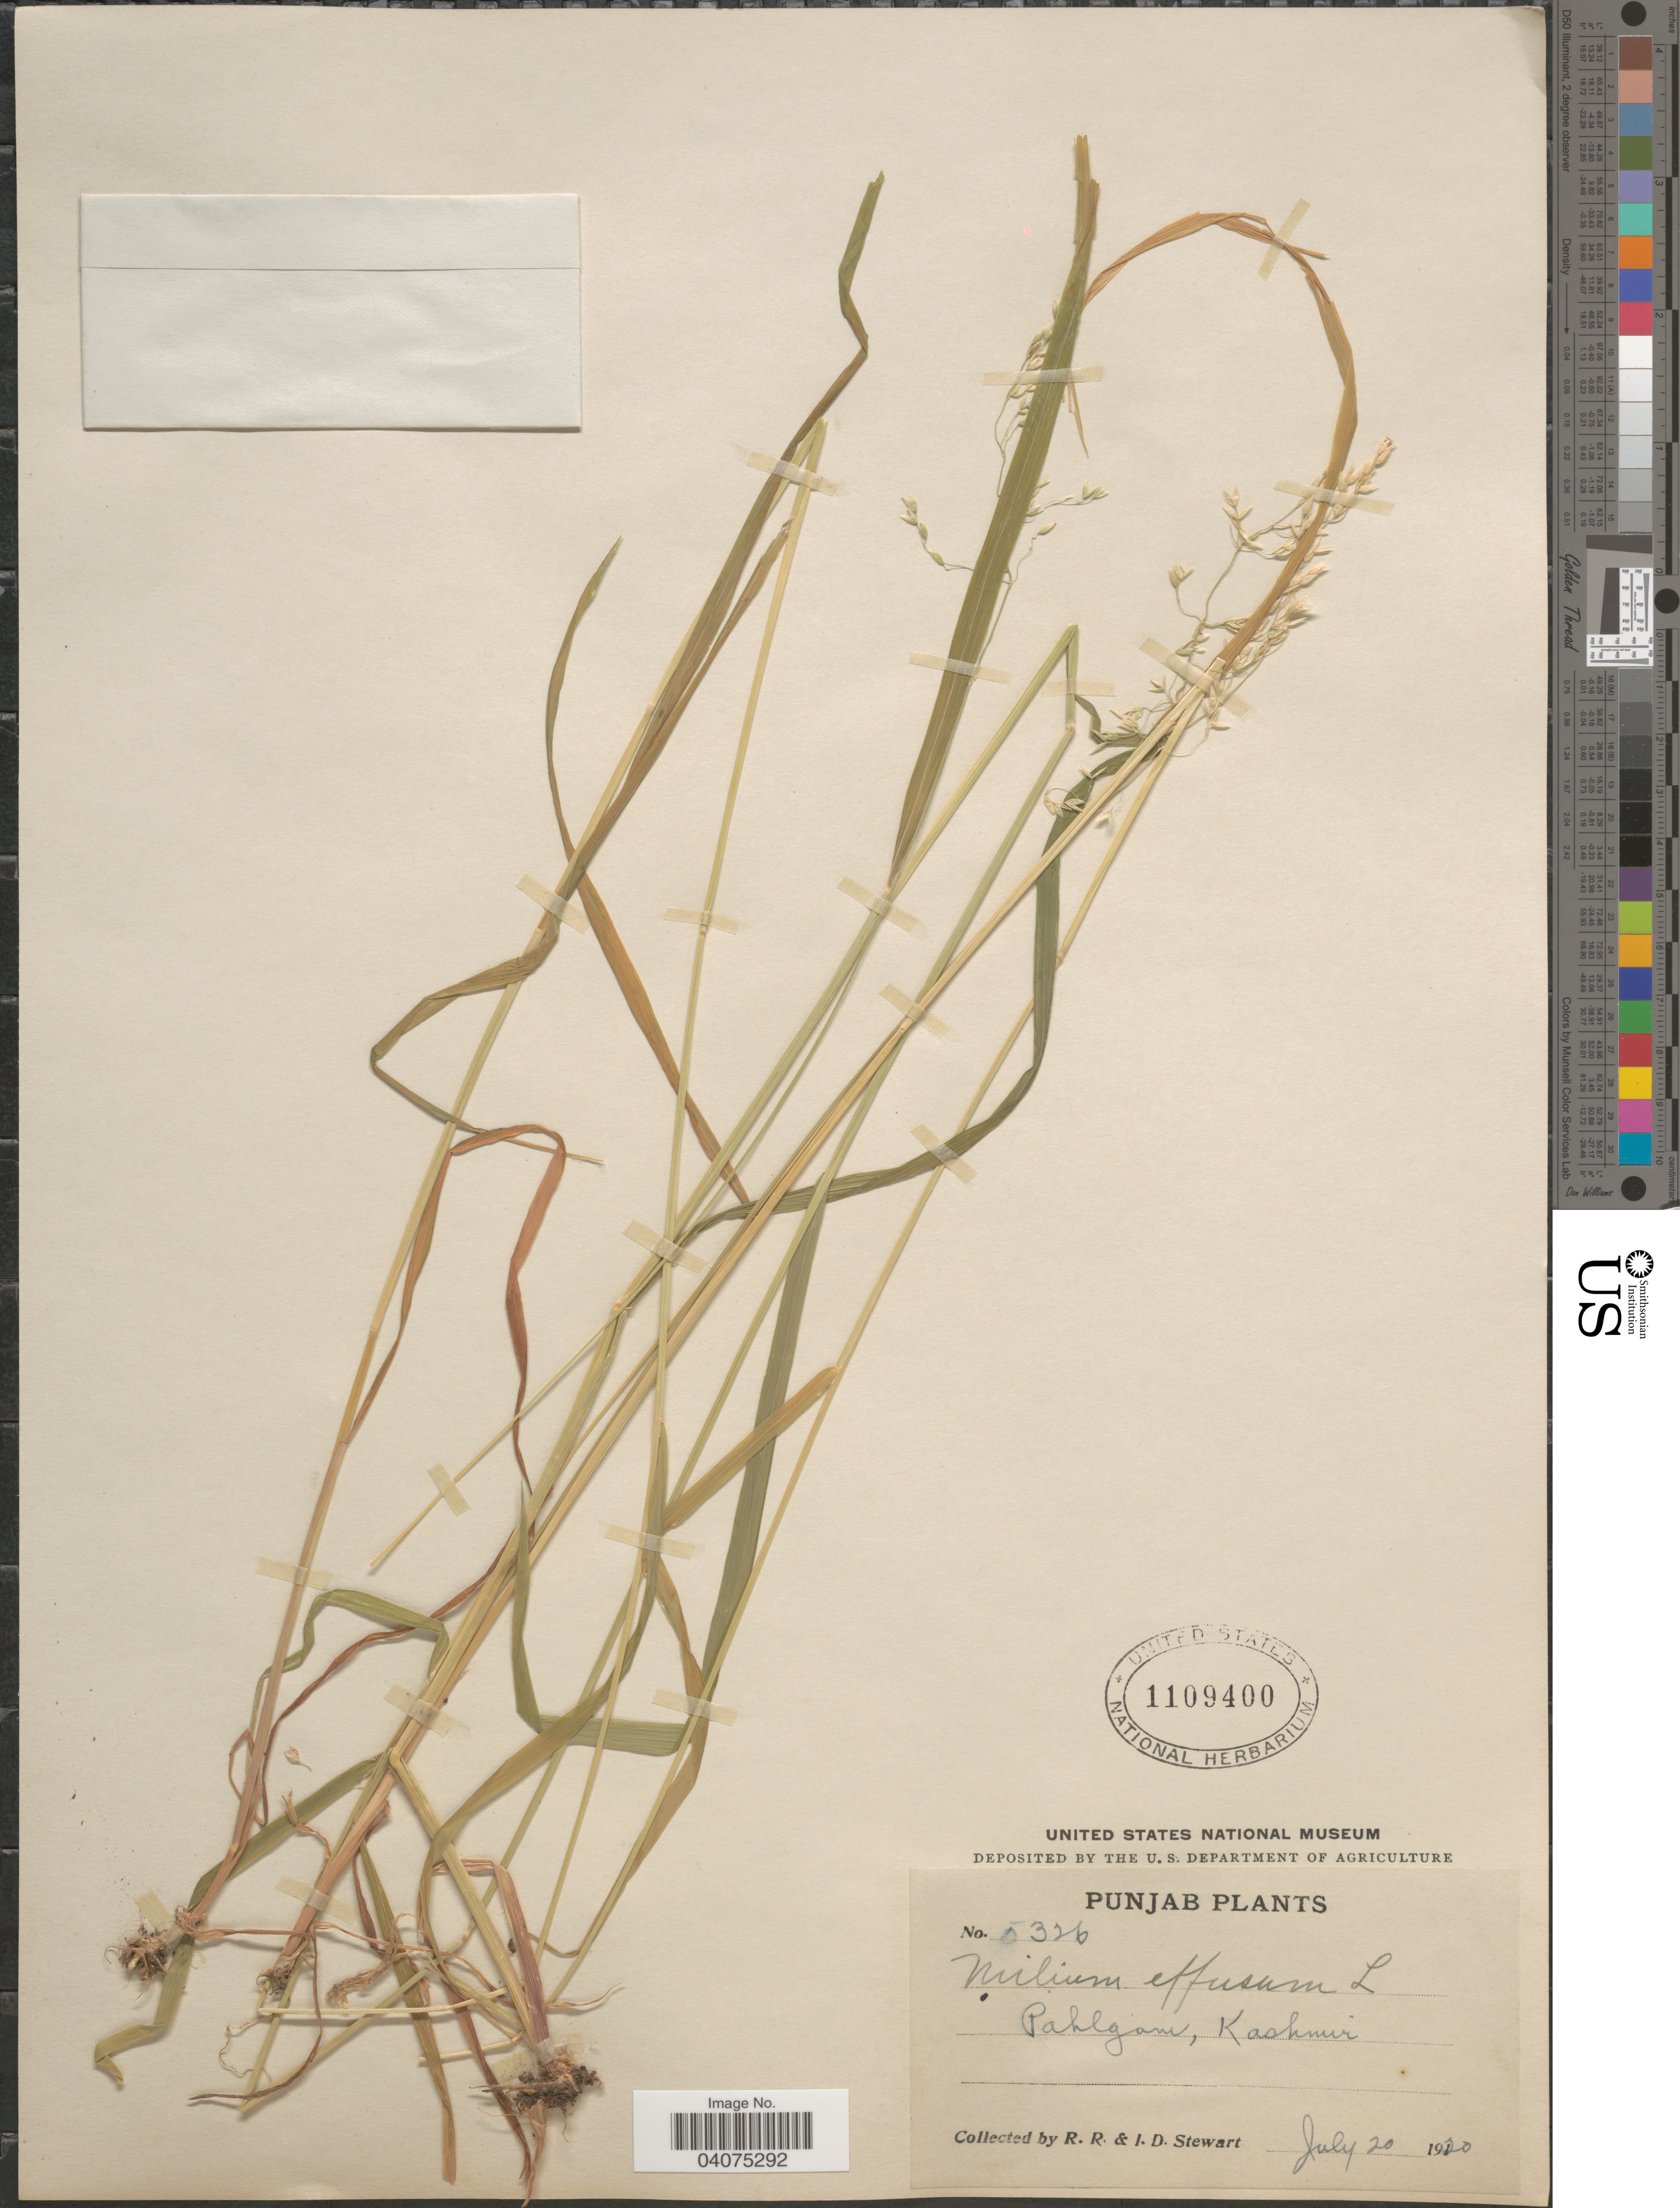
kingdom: Plantae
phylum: Tracheophyta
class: Liliopsida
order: Poales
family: Poaceae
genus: Milium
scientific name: Milium effusum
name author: L.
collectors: R. Stewart & I. Stewart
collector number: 5326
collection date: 1920-07-20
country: India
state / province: Jammu and Kashmir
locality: Pahlgam. Punjab.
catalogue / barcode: US 1109400